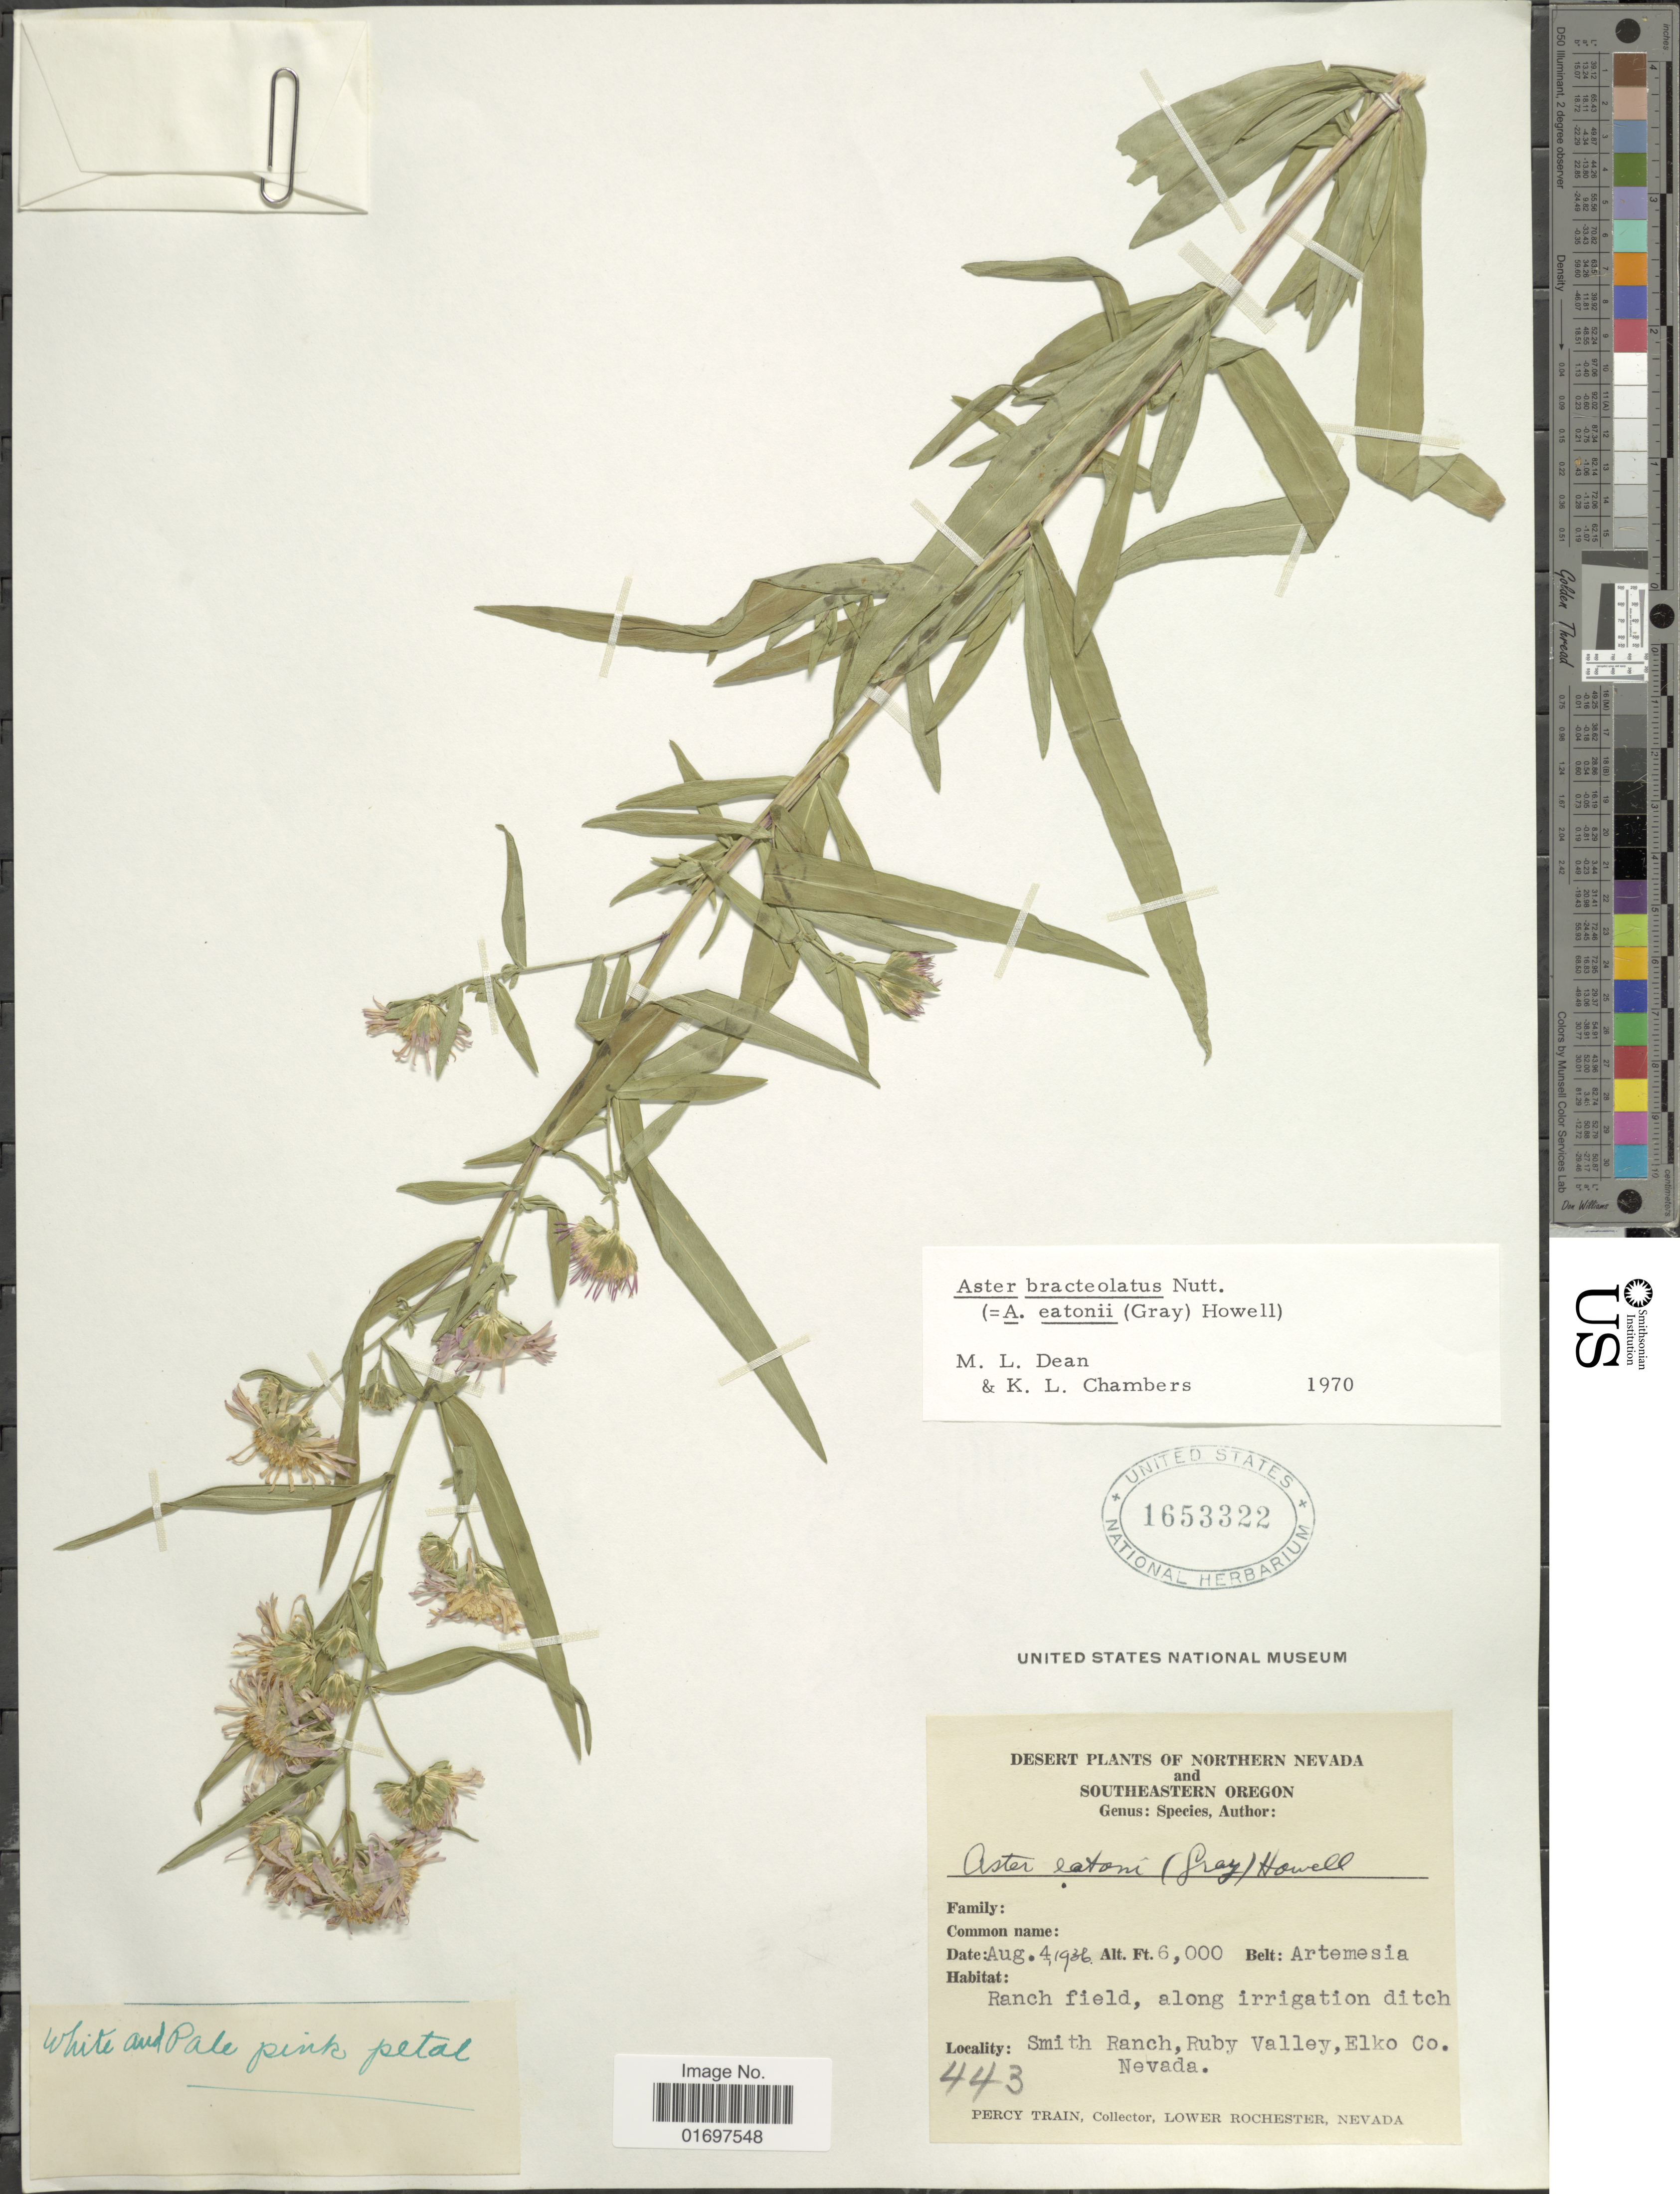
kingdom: Plantae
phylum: Tracheophyta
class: Magnoliopsida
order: Asterales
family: Asteraceae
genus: Symphyotrichum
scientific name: Symphyotrichum bracteolatum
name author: (Nutt.) G.L. Nesom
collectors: P. Train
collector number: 443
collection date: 1936-08-04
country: United States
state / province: Nevada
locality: Northern Nevada. Smith Ranch, Ruby Valley , Elko Co. Nevada.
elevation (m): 1829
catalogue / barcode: US 1653322